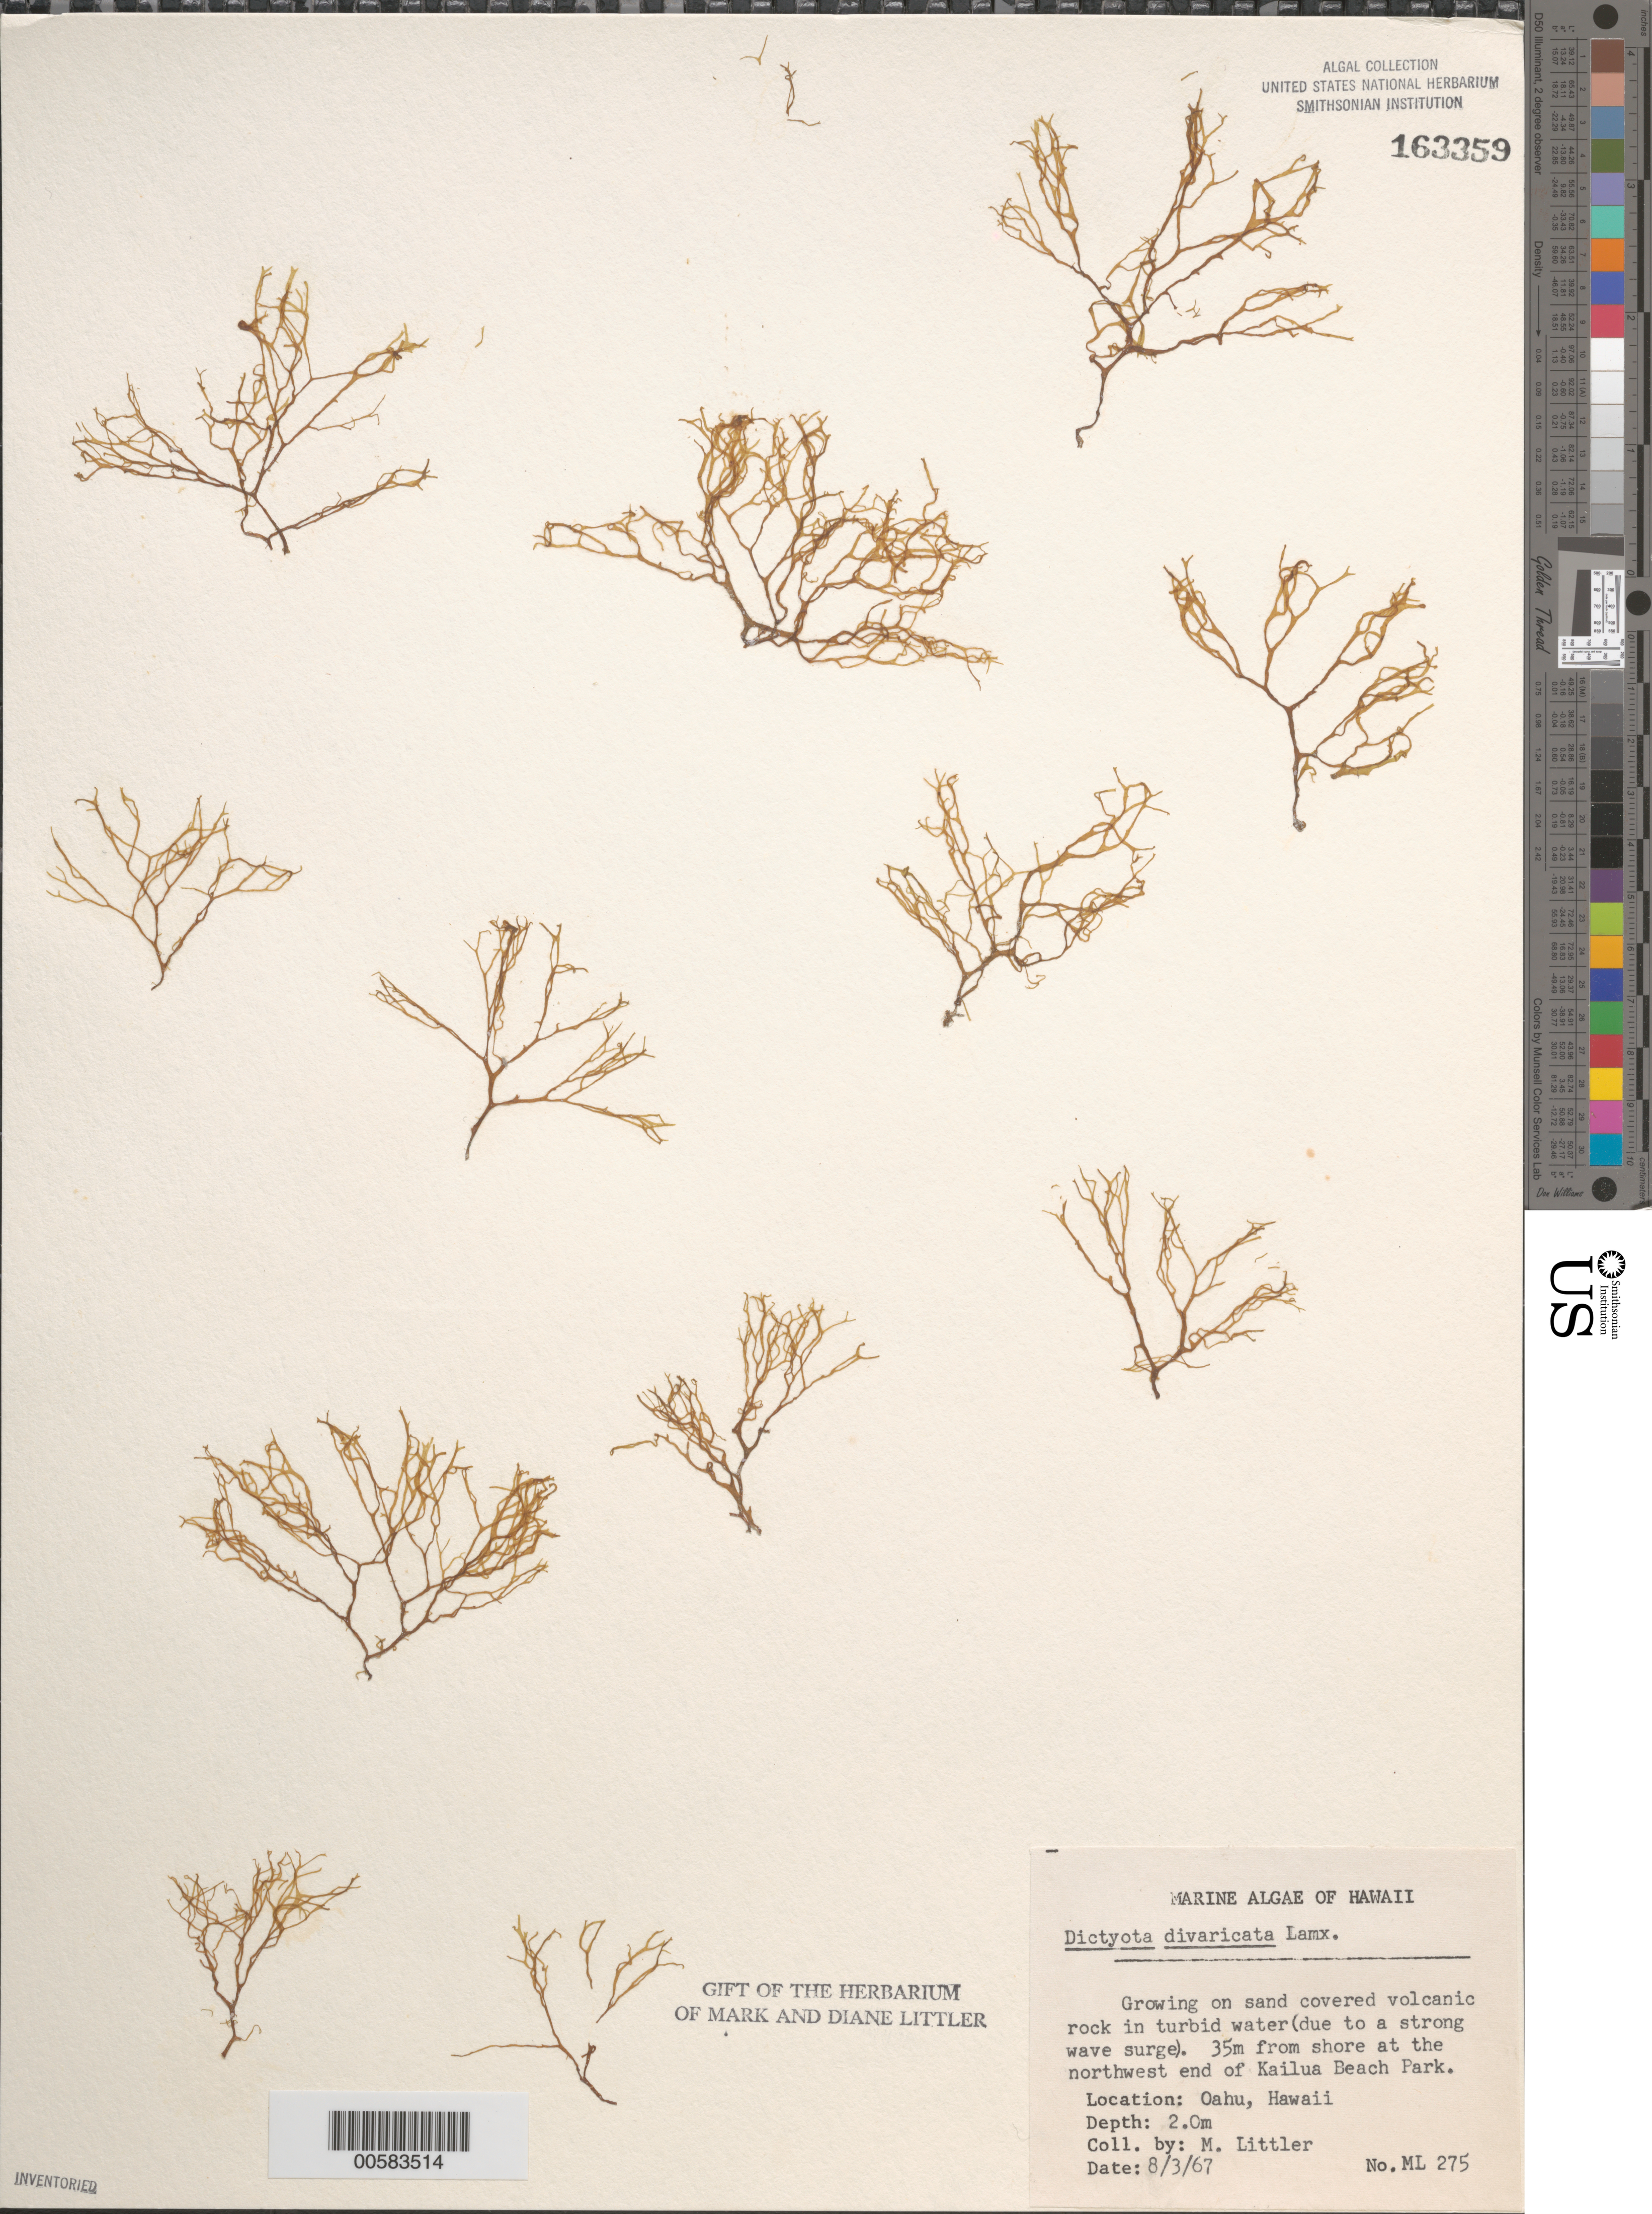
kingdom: Chromista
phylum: Ochrophyta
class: Phaeophyceae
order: Dictyotales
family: Dictyotaceae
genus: Dictyota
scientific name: Dictyota divaricata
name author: J.V.Lamouroux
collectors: M. M. Littler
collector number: ML 275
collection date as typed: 03 Aug 1967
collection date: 1967-08-03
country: United States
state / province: Hawaii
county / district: Honolulu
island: Oahu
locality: Kailua Beach Park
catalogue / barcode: US 163359